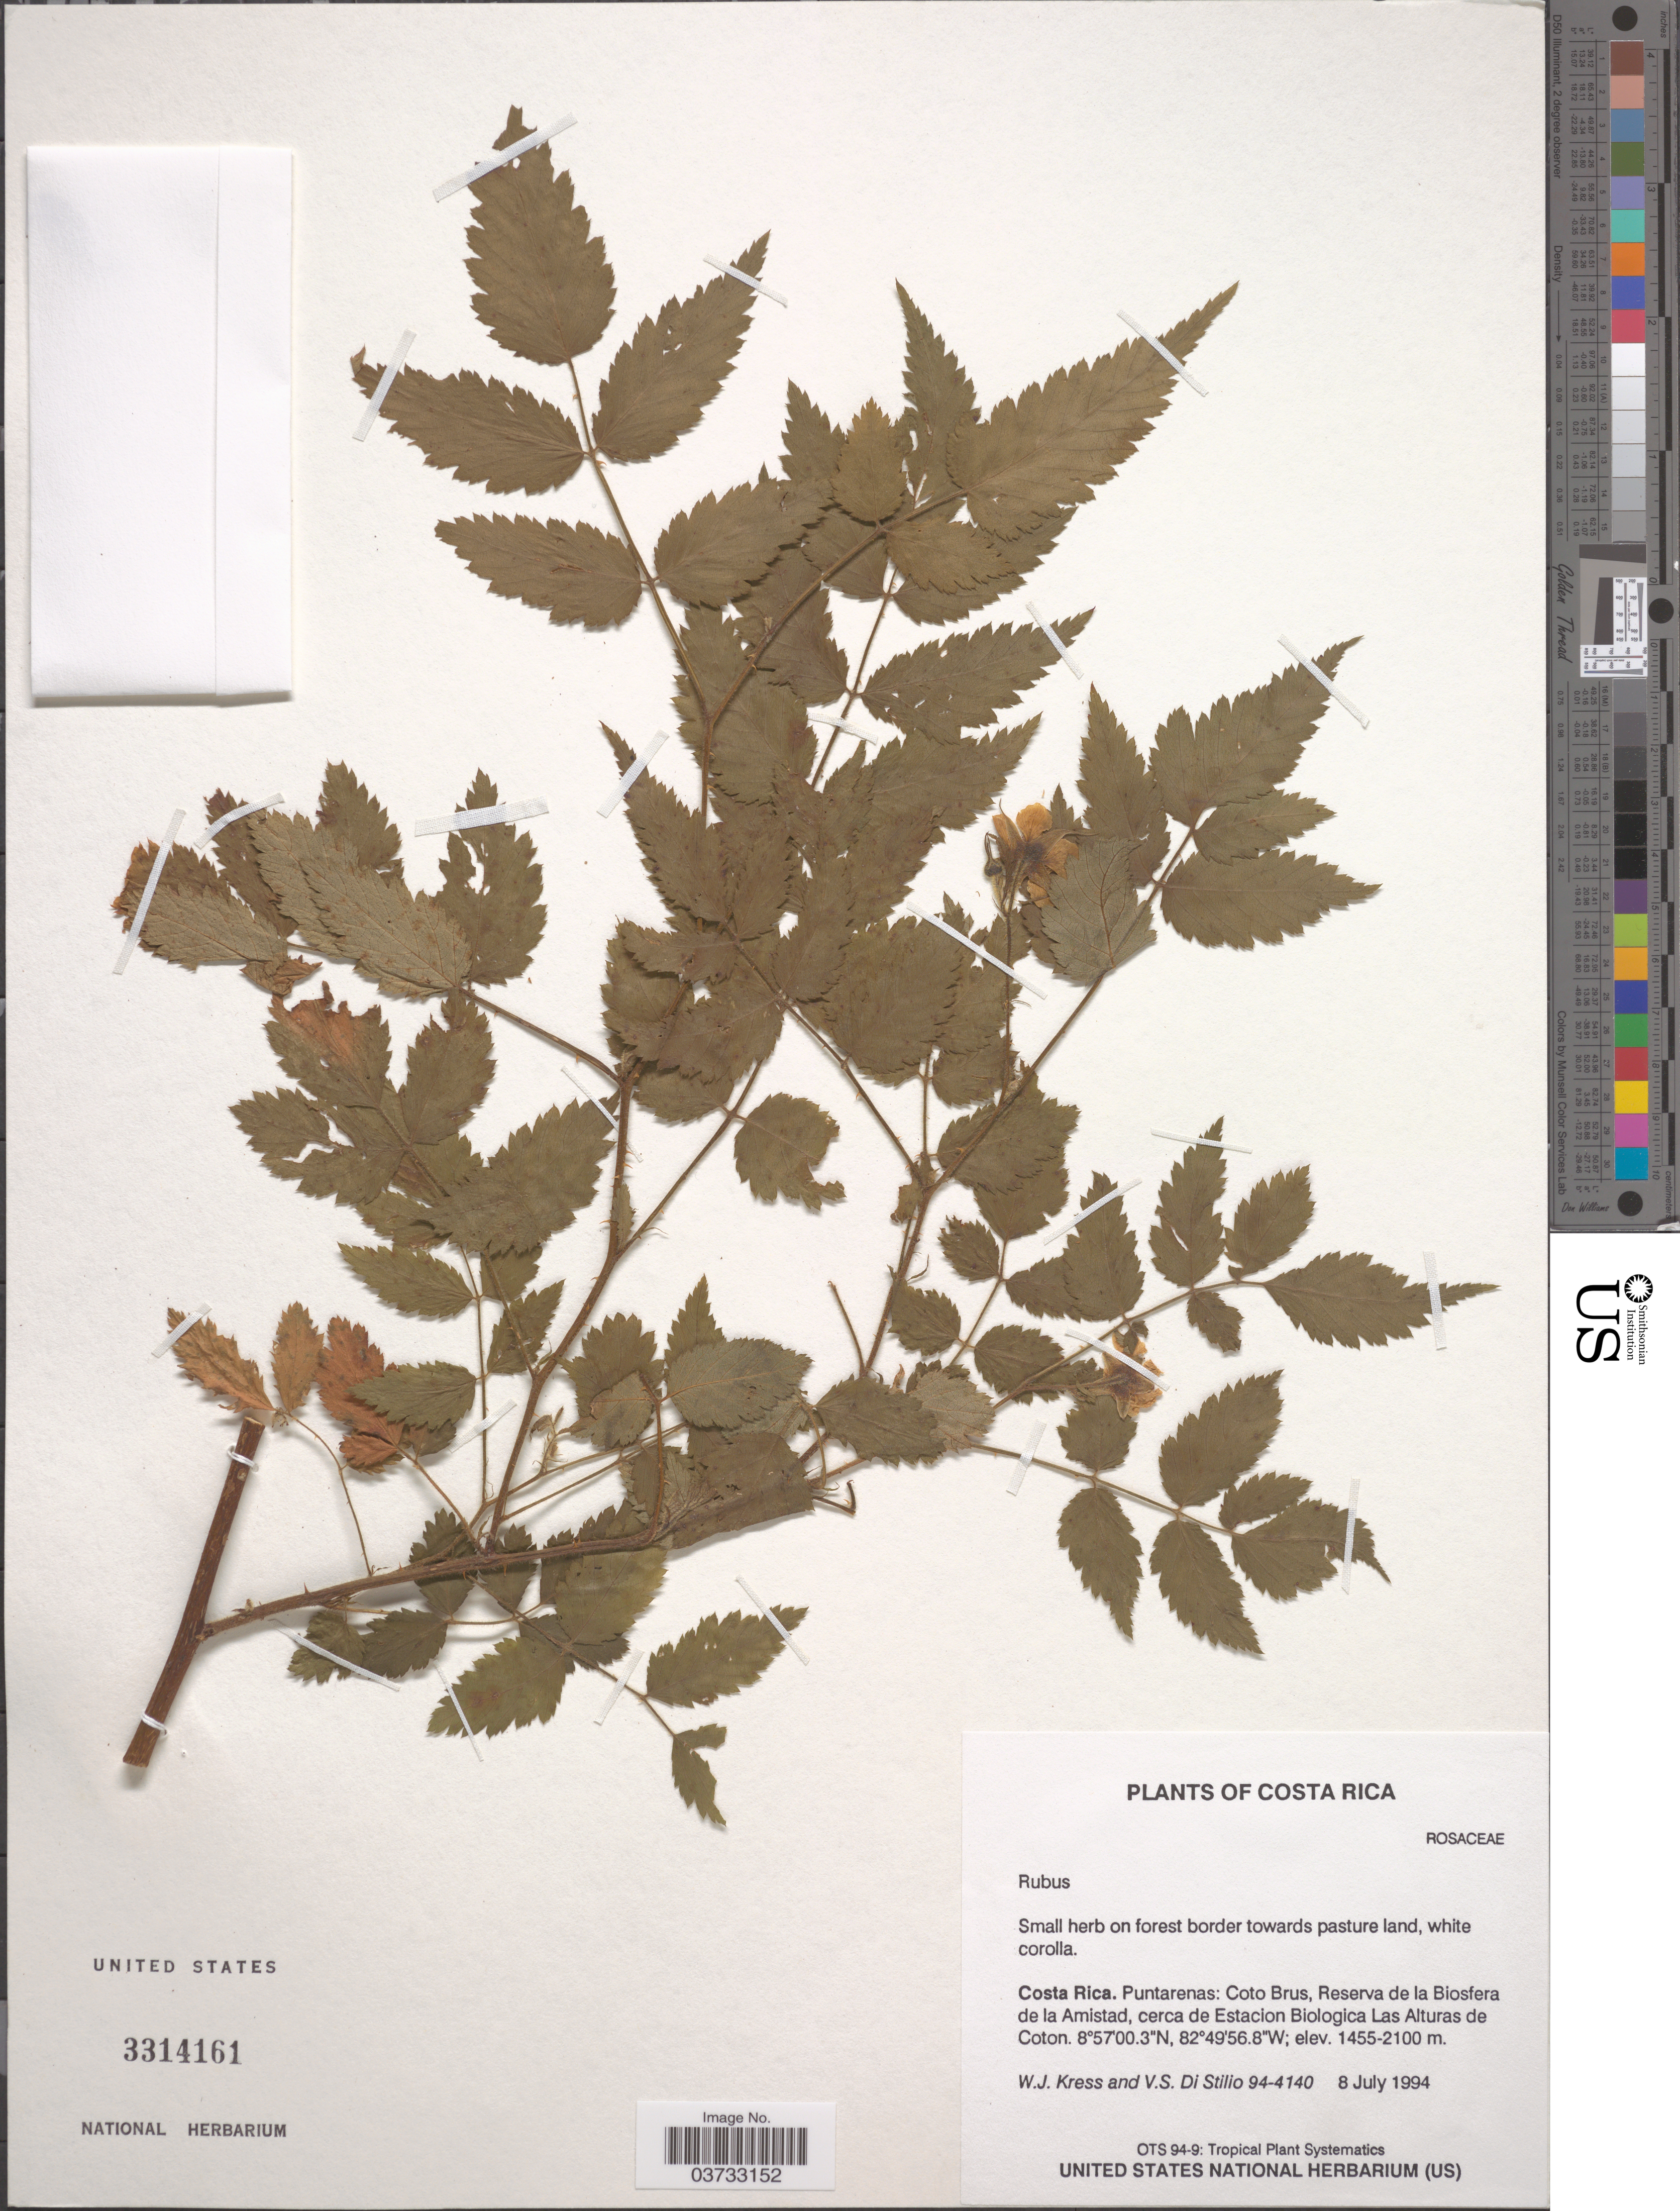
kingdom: Plantae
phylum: Tracheophyta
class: Magnoliopsida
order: Rosales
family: Rosaceae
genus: Rubus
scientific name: Rubus sp.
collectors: W. J. Kress & V. Di Stilio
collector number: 94-4140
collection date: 1994-07-08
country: Costa Rica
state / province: Puntarenas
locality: Coto Brus, Reserva de la Biosfera de la Amistad, cerca de Estacion Biologica Las Alturas de Coton.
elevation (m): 1455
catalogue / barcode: US 3314161